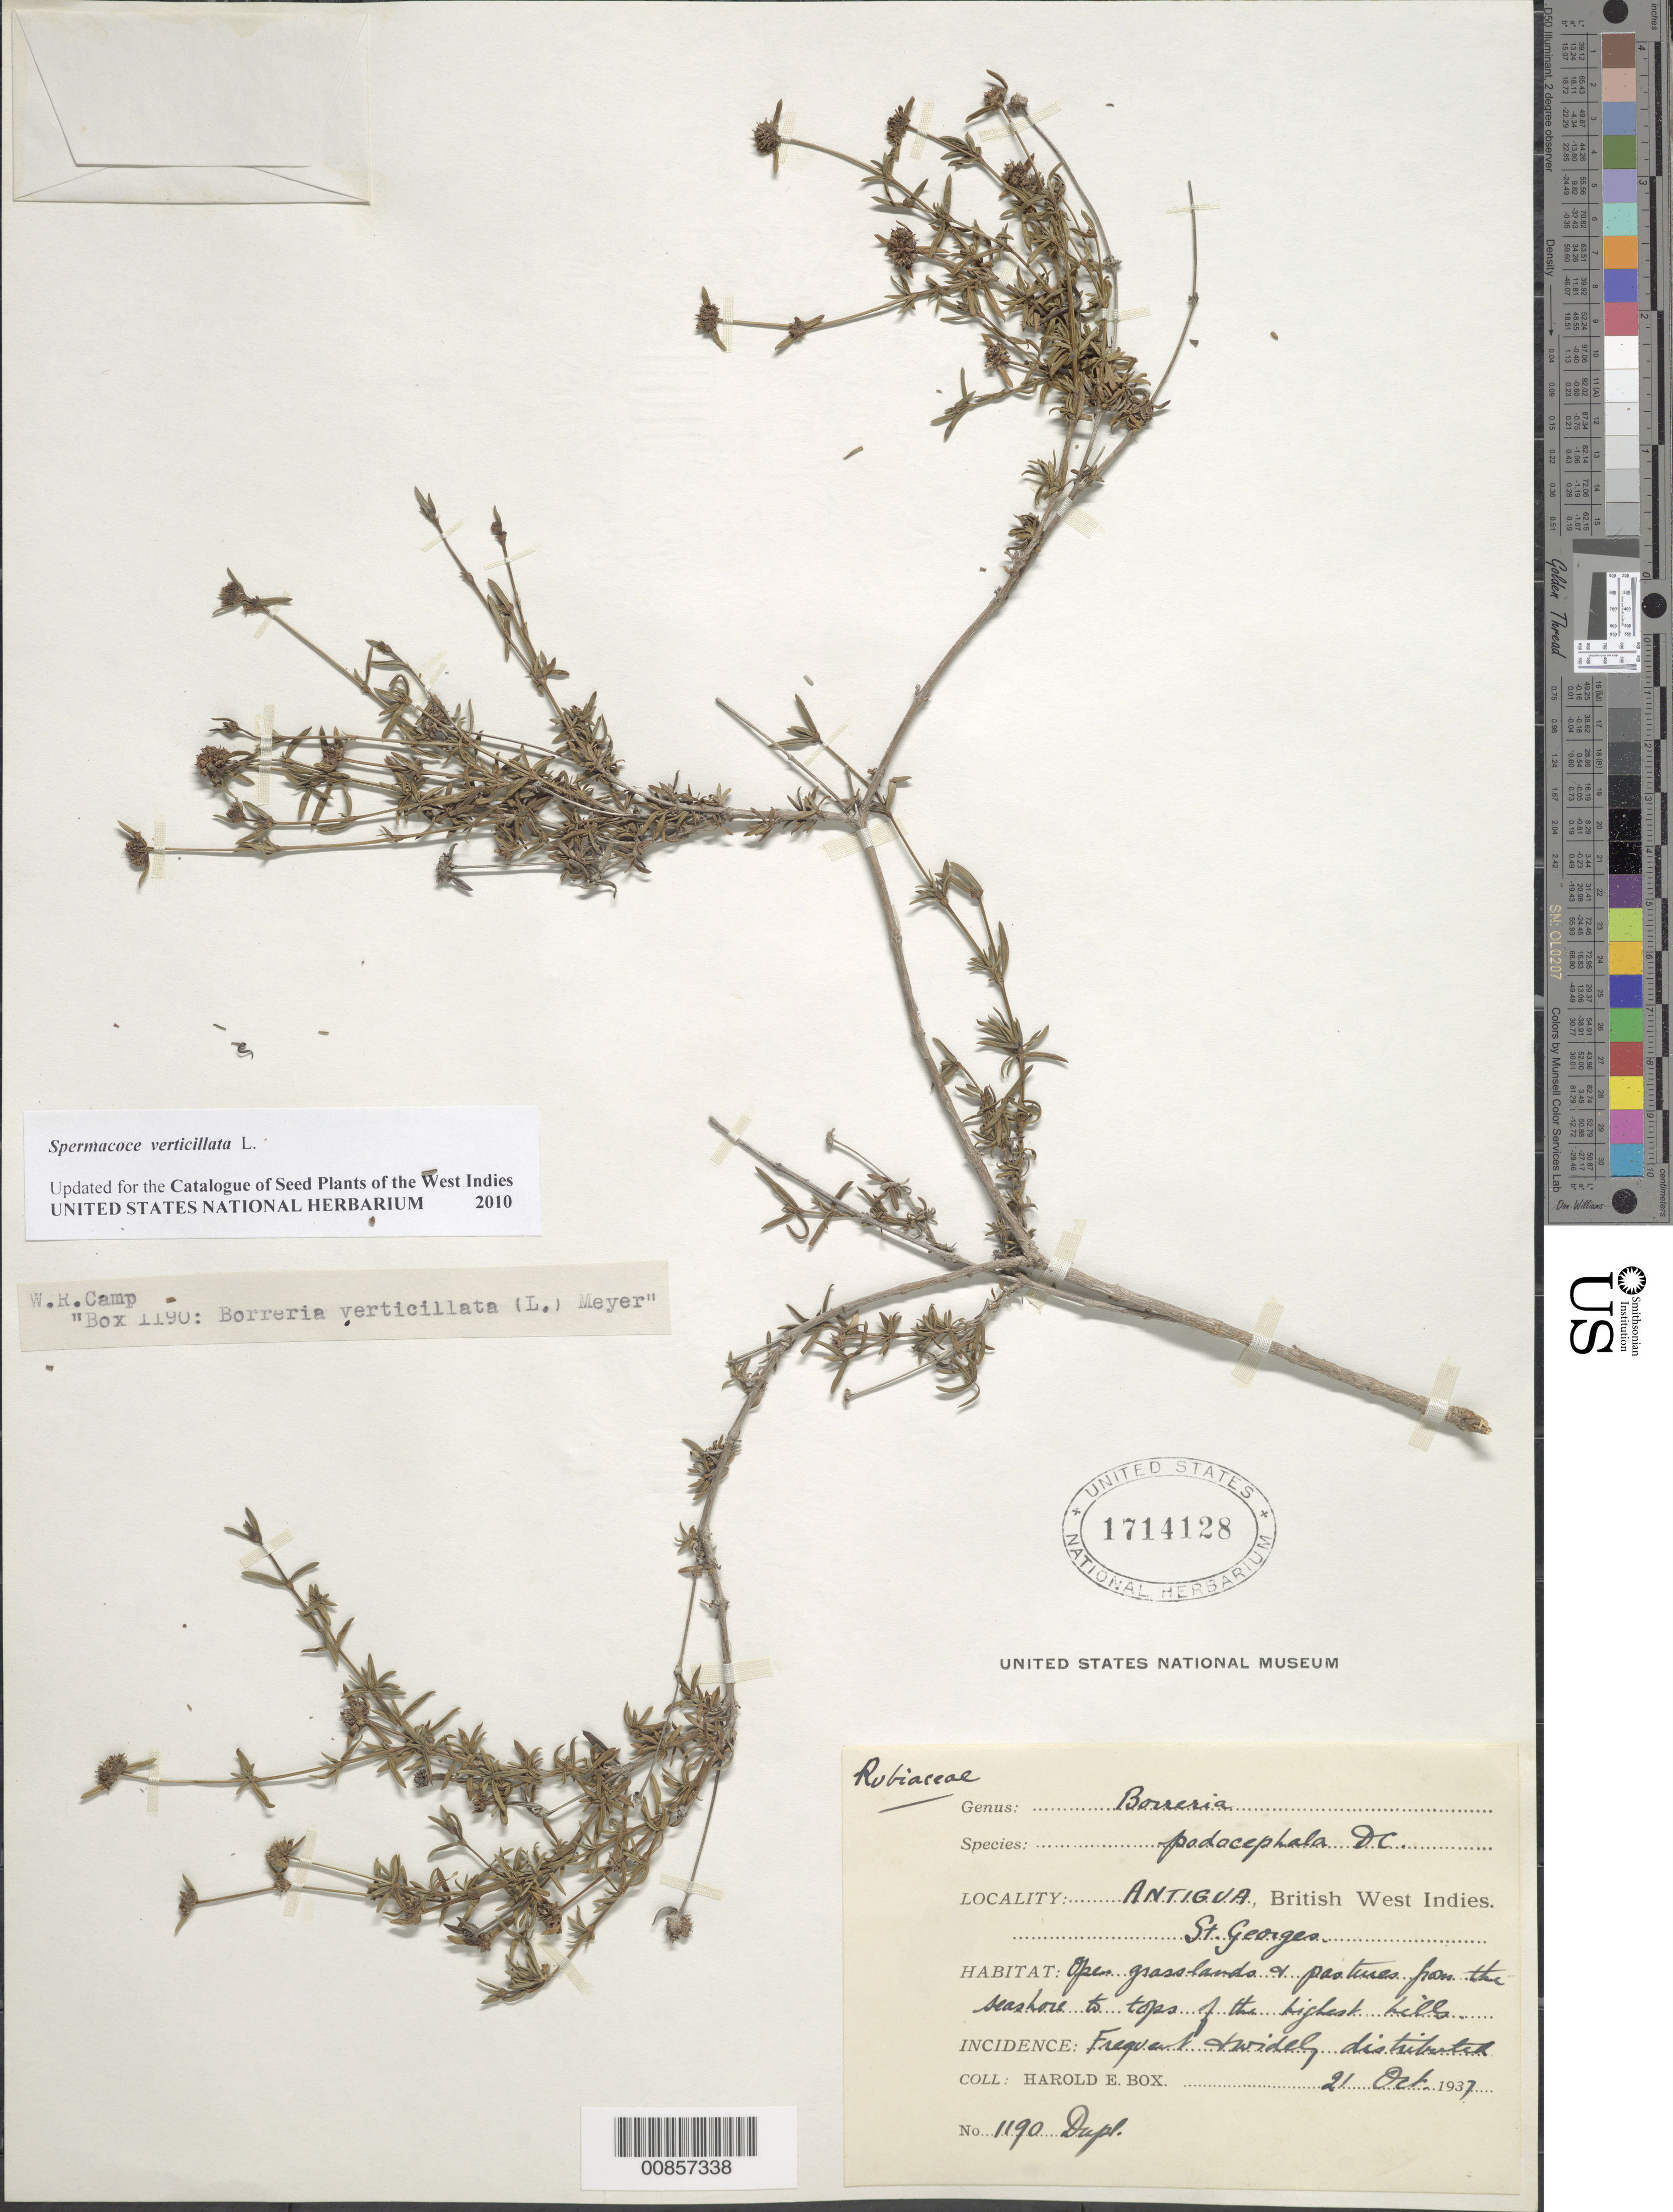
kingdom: Plantae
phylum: Tracheophyta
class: Magnoliopsida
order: Gentianales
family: Rubiaceae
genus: Spermacoce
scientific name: Spermacoce verticillata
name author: L.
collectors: H. E. Box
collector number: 1190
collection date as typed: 21 Oct 1937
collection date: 1937-10-21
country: Antigua and Barbuda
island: Leeward Is.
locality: St. Georges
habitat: Open grasslands and pastures from the seashore to tops of the highest hills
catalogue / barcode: US 1714128